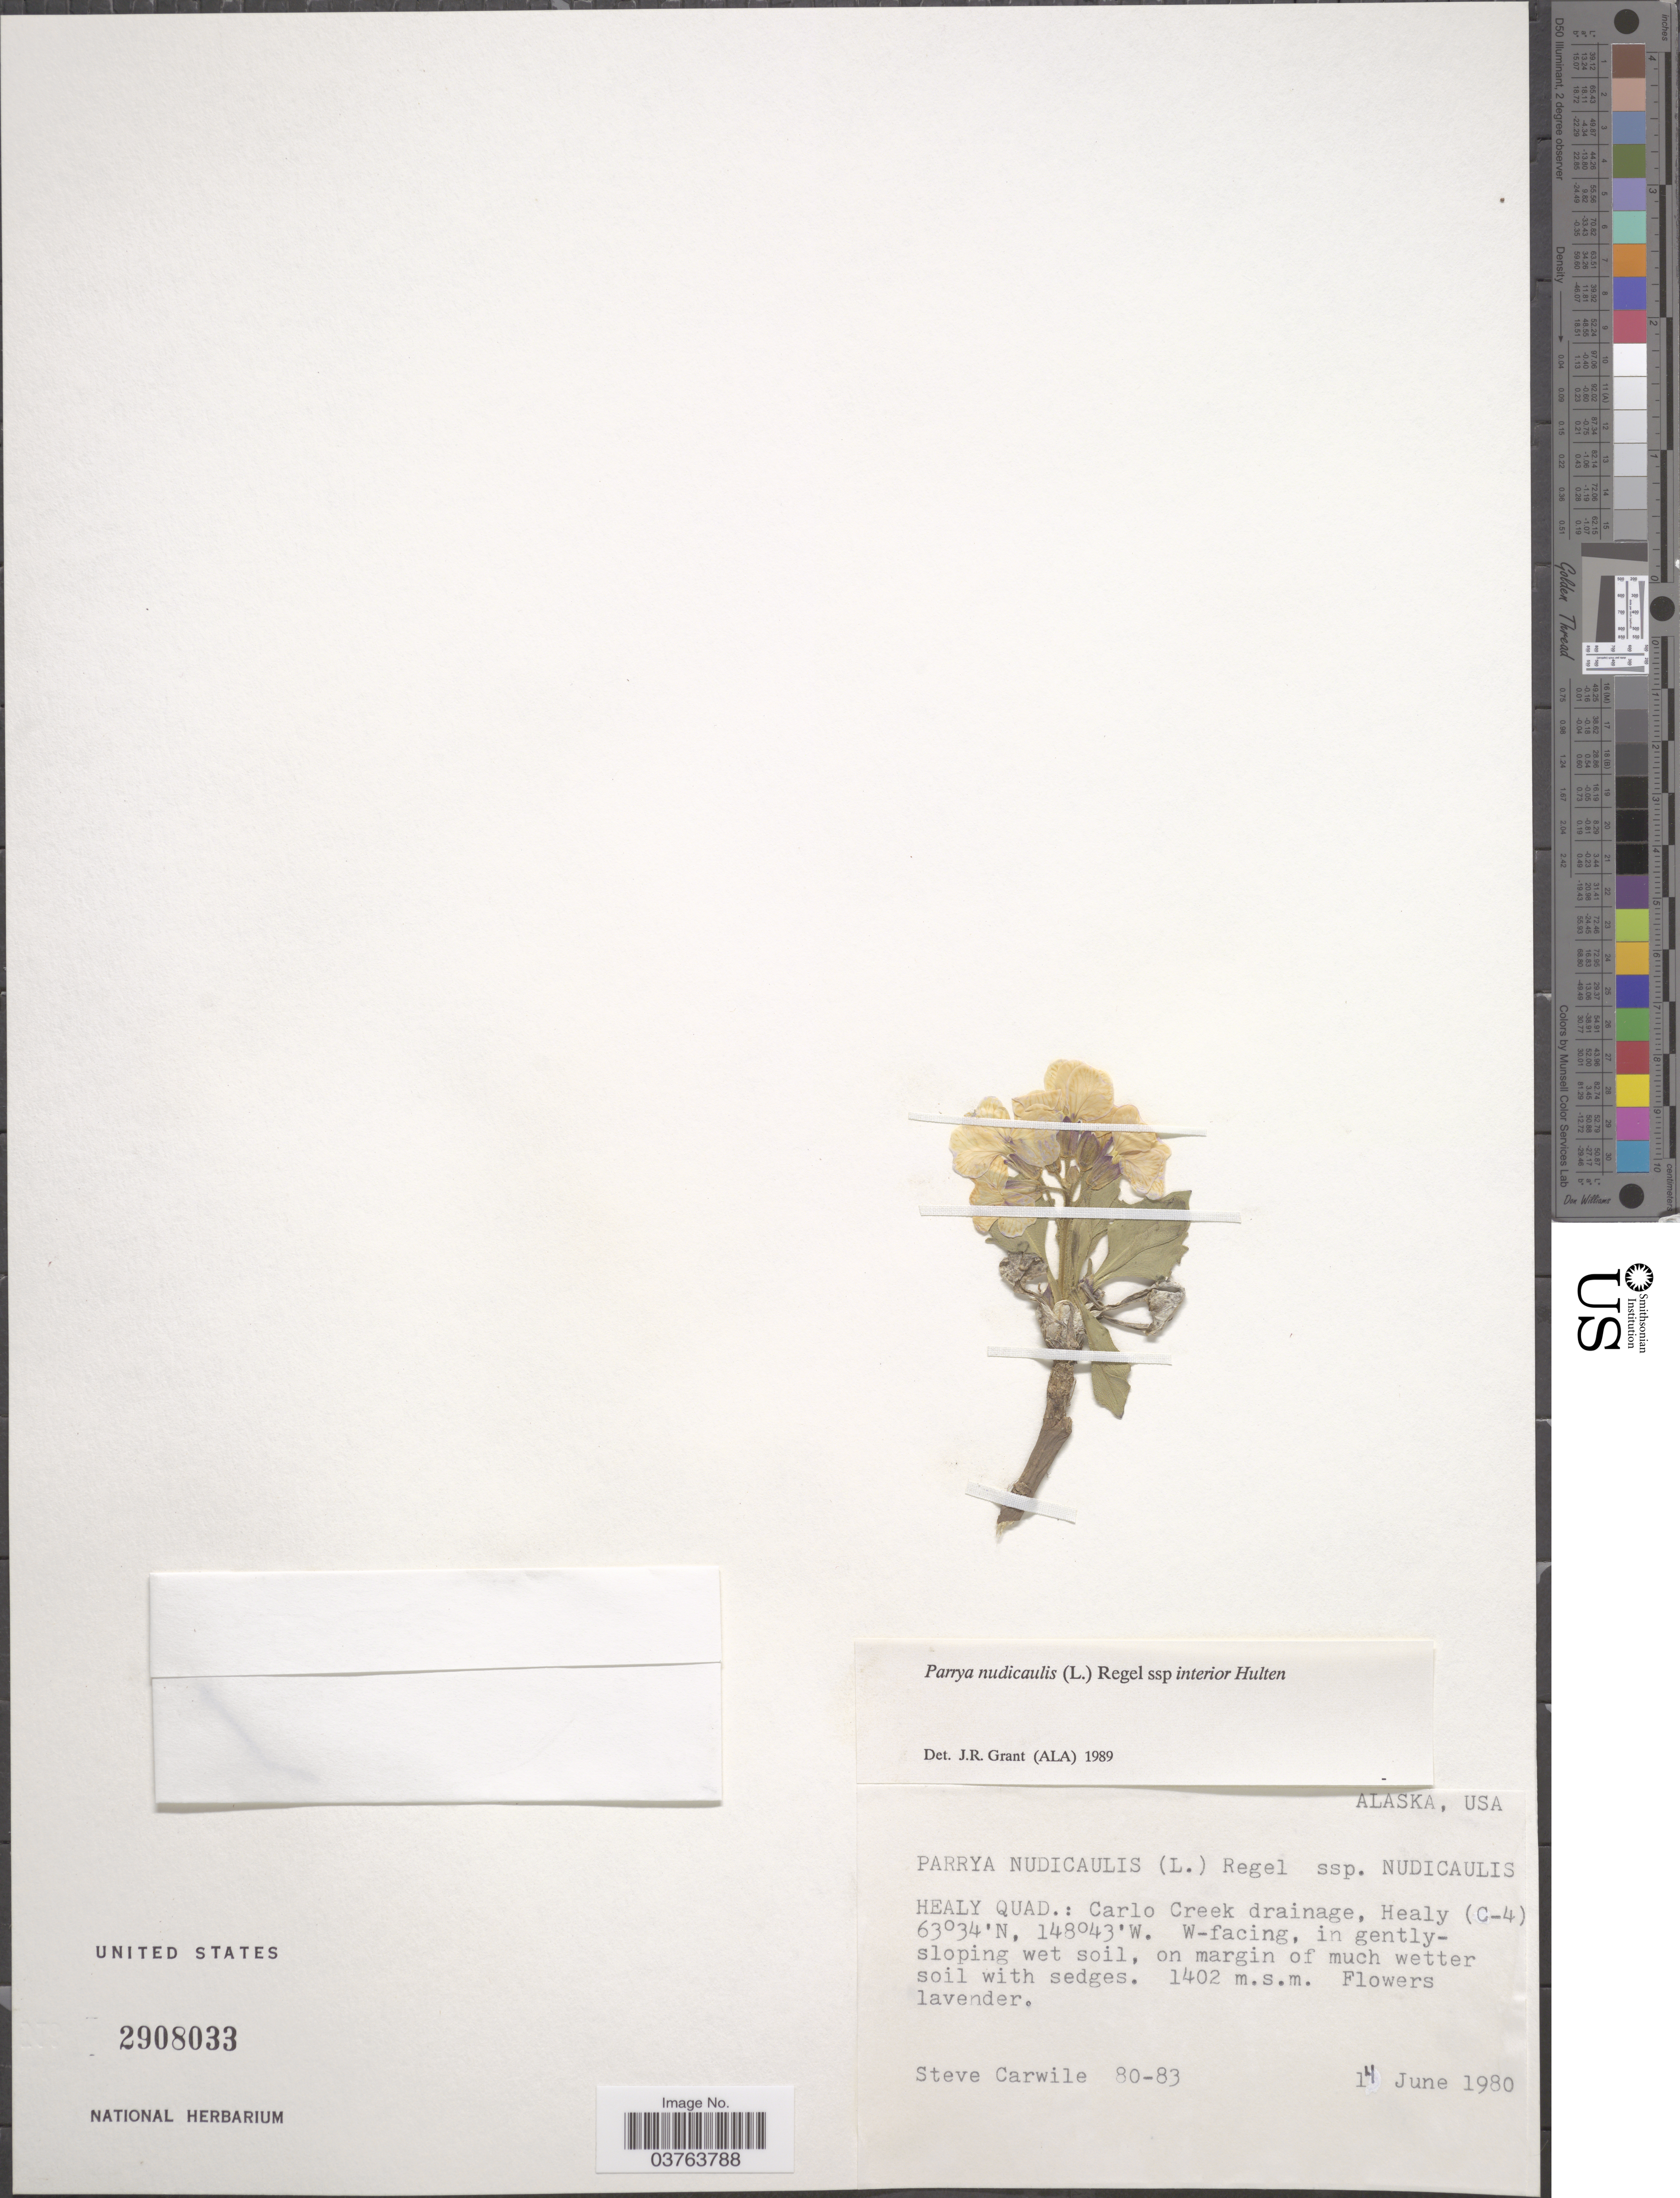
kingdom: Plantae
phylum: Tracheophyta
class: Magnoliopsida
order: Brassicales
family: Brassicaceae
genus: Parrya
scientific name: Parrya nudicaulis subsp. interior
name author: Hultén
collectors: S. Carwile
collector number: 80-83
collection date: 1980-06-14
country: United States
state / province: Alaska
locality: Healy Quad.: Carlo Creek drainage, Healy (C-4).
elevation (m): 1402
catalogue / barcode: US 2908033